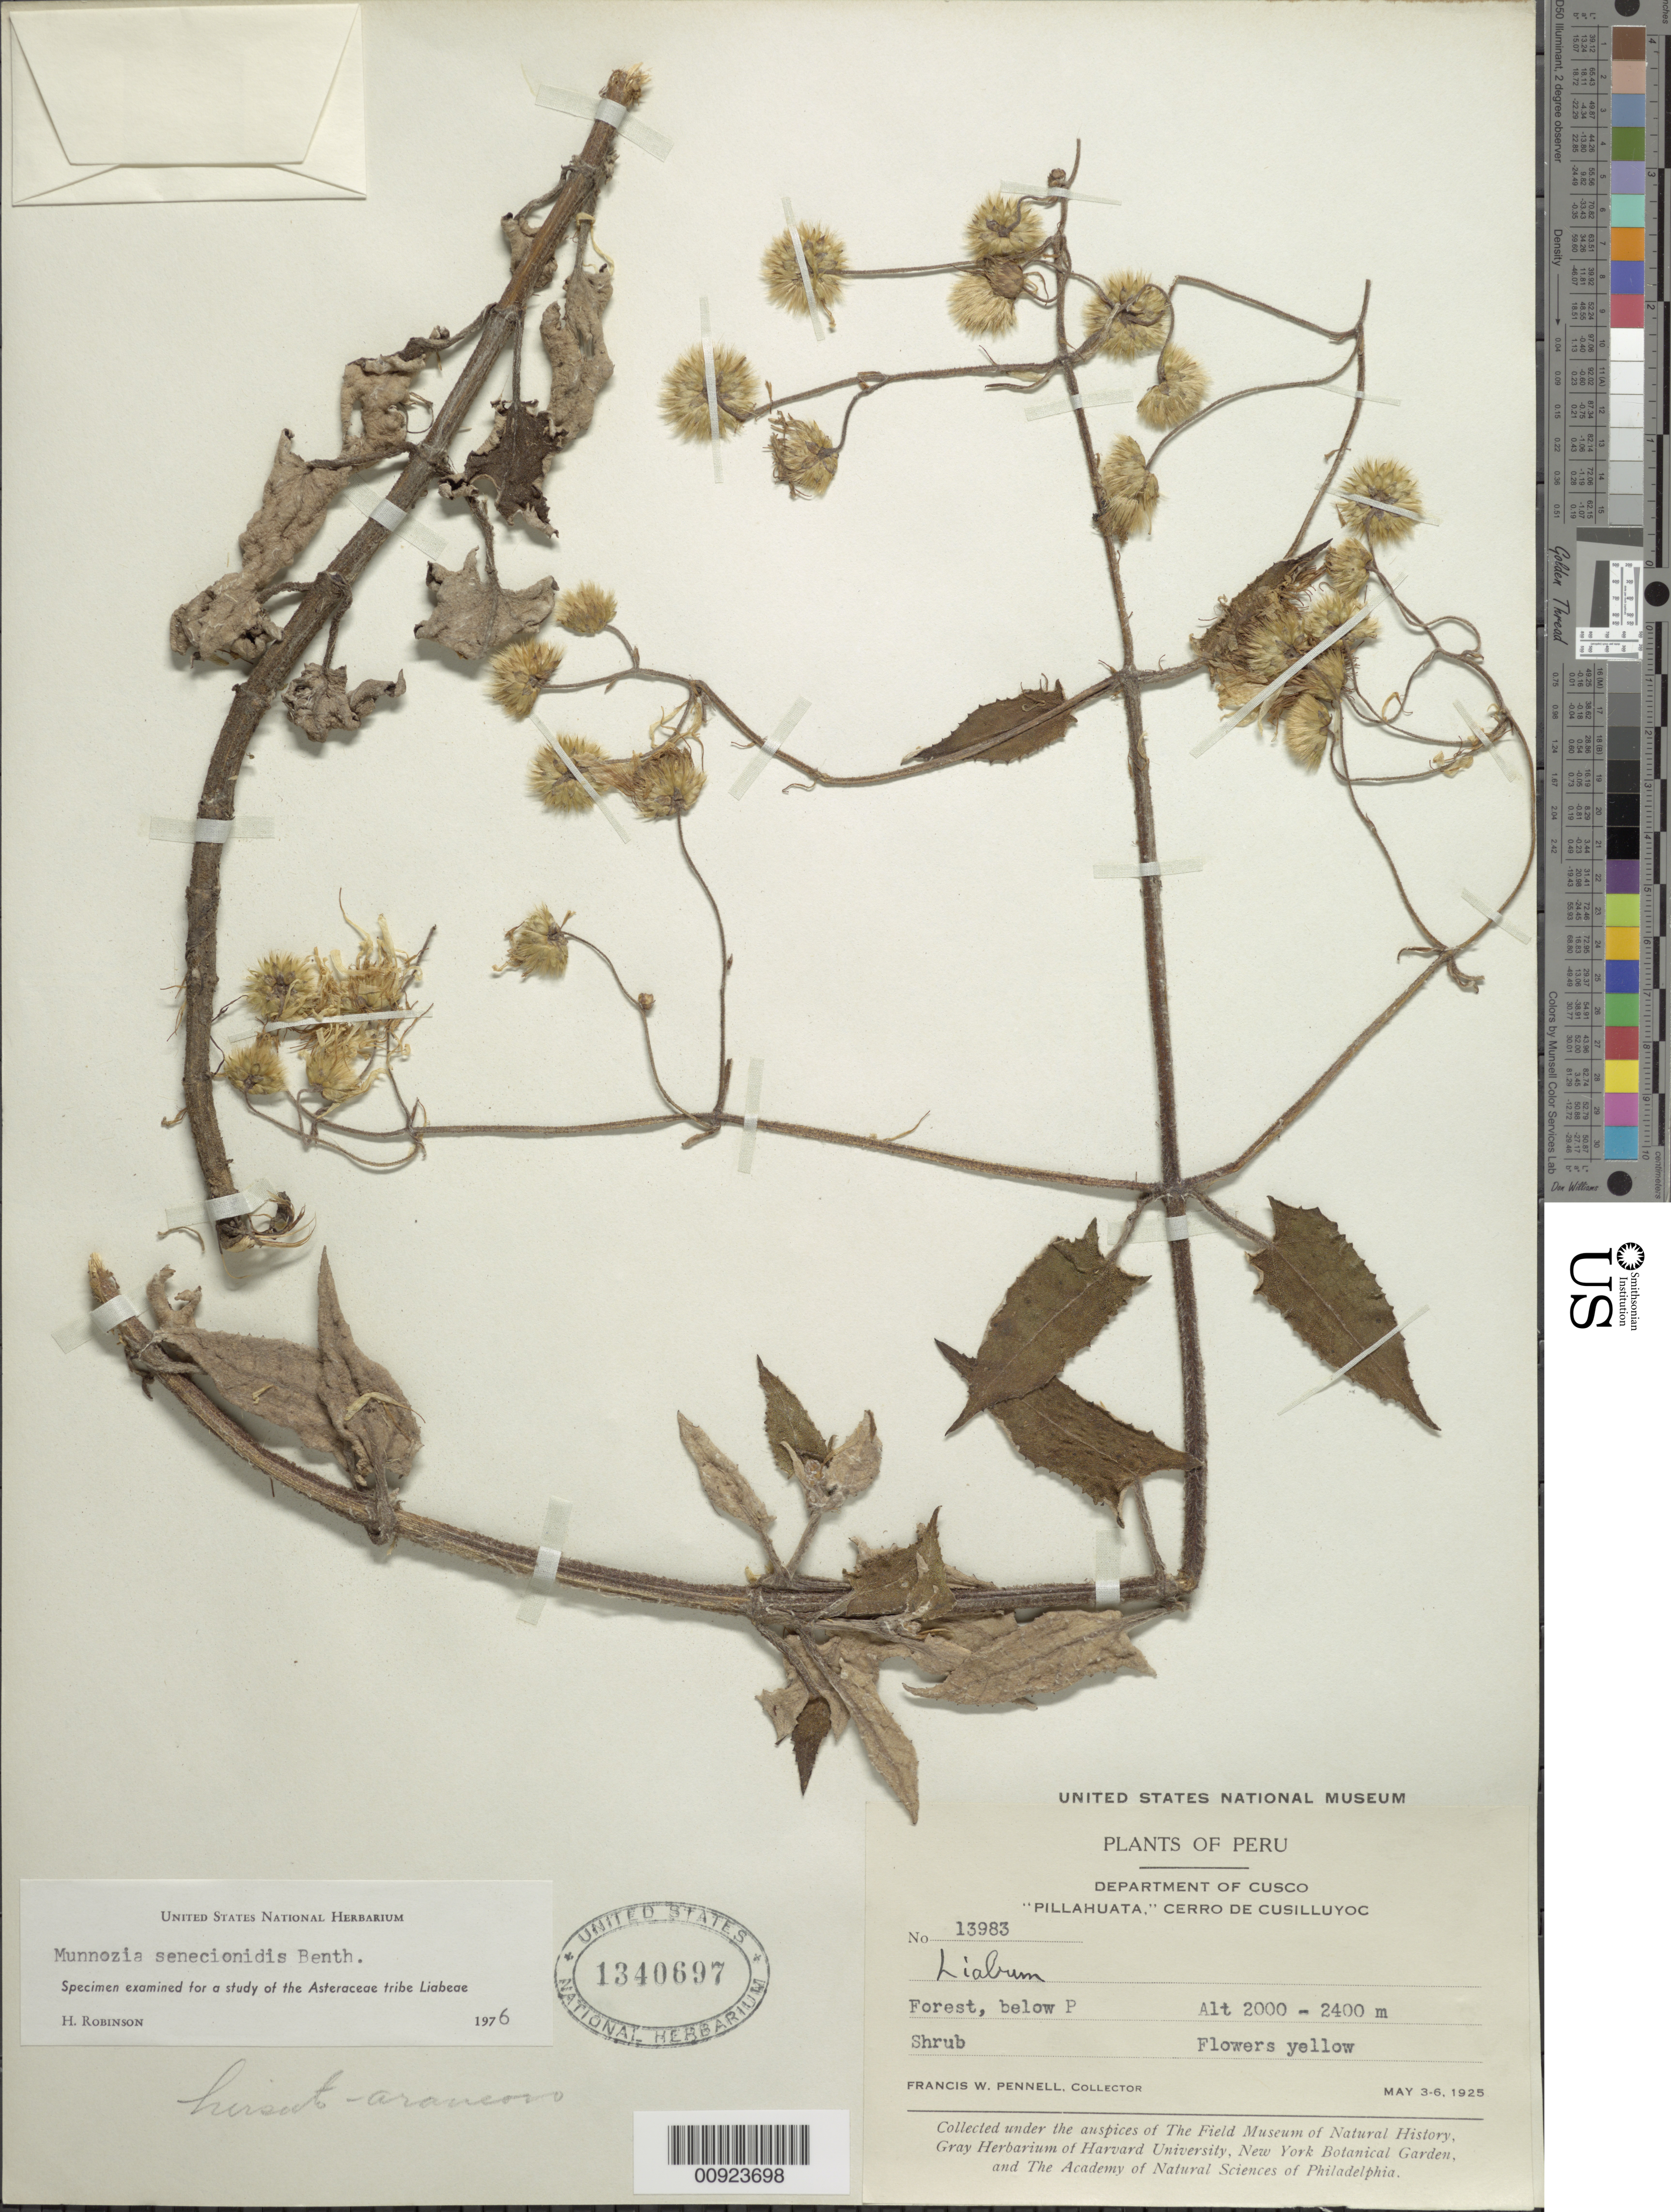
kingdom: Plantae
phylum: Tracheophyta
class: Magnoliopsida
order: Asterales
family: Asteraceae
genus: Munnozia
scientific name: Munnozia senecionidis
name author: Benth.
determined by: Robinson, Harold E., (US)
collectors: F. W. Pennell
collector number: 13983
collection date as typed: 3 May 1925 to 6 May 1925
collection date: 1925-05-03/1925-05-06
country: Peru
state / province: Cusco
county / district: Paucartambo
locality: "Pillahuata", Cerro de Cusilluyoc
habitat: Forest, below P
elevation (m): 2000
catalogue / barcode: US 1340697